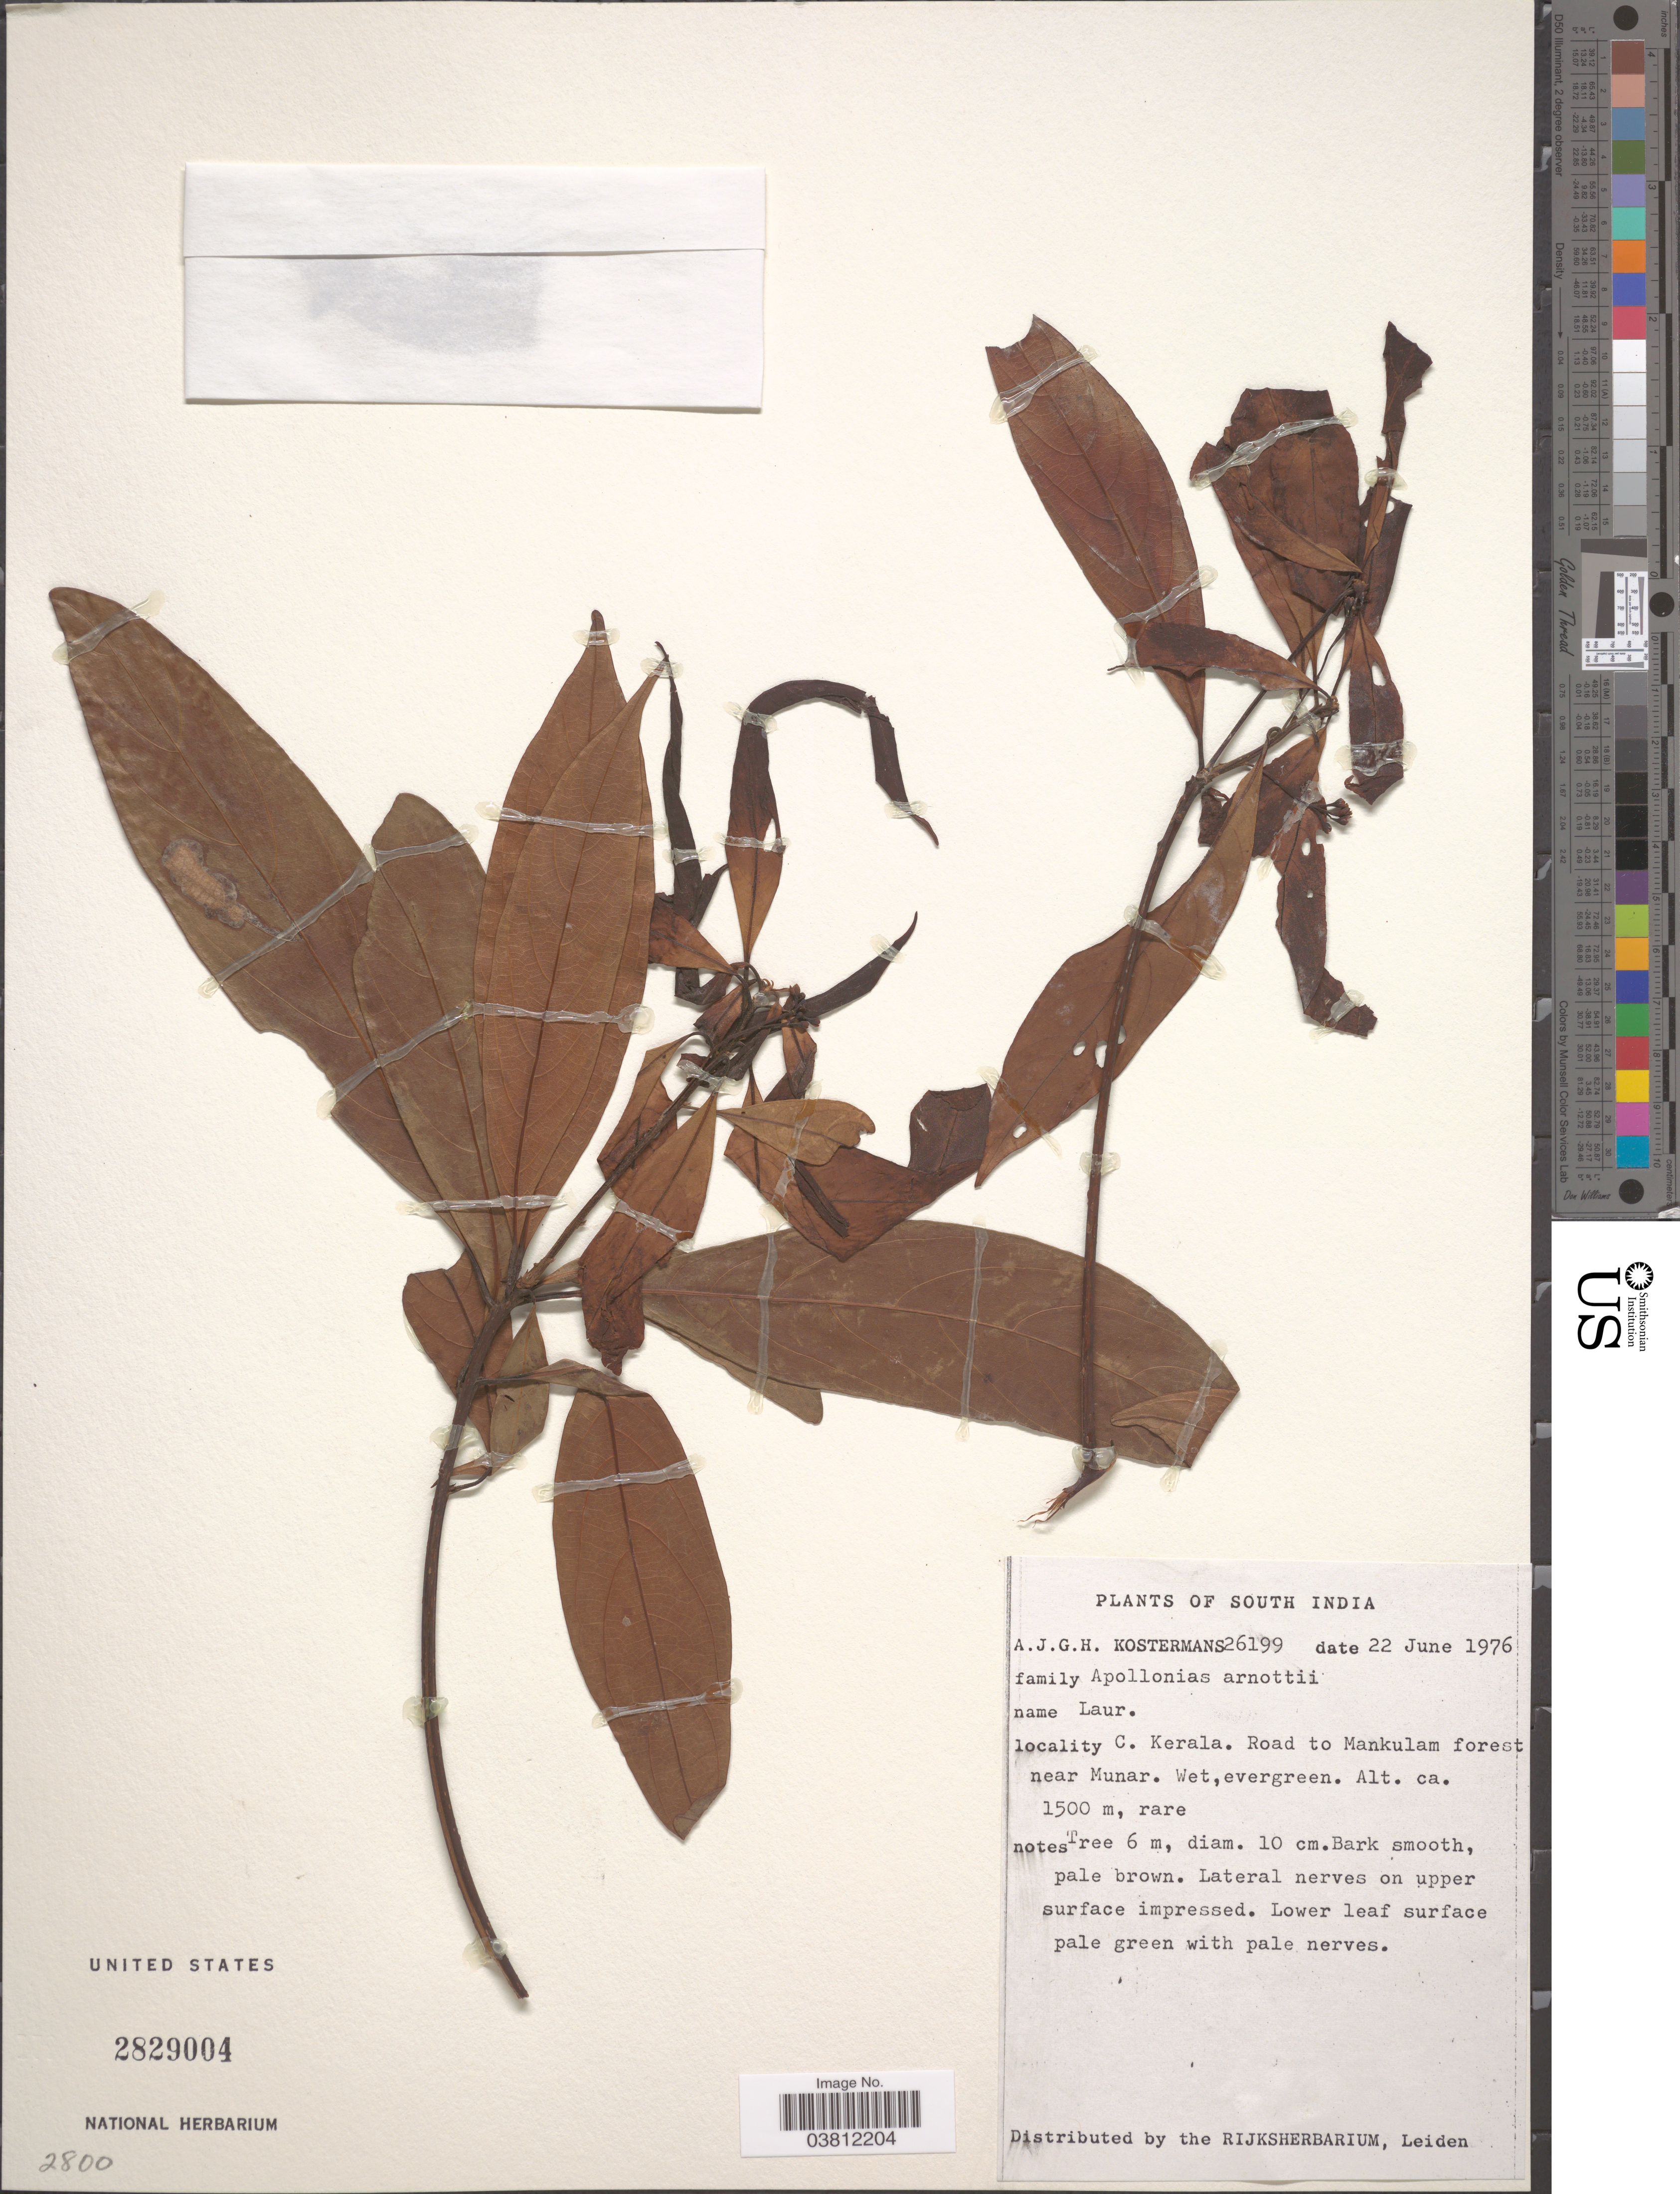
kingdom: Plantae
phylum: Tracheophyta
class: Magnoliopsida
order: Laurales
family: Lauraceae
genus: Apollonias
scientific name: Apollonias arnottii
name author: Nees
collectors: A. J. G. Kostermans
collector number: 26199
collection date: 1976-06-22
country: India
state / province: Kerala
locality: South India. C. Kerala. Road to Mankulam forest near Munar.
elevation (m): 1500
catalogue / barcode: US 2829004